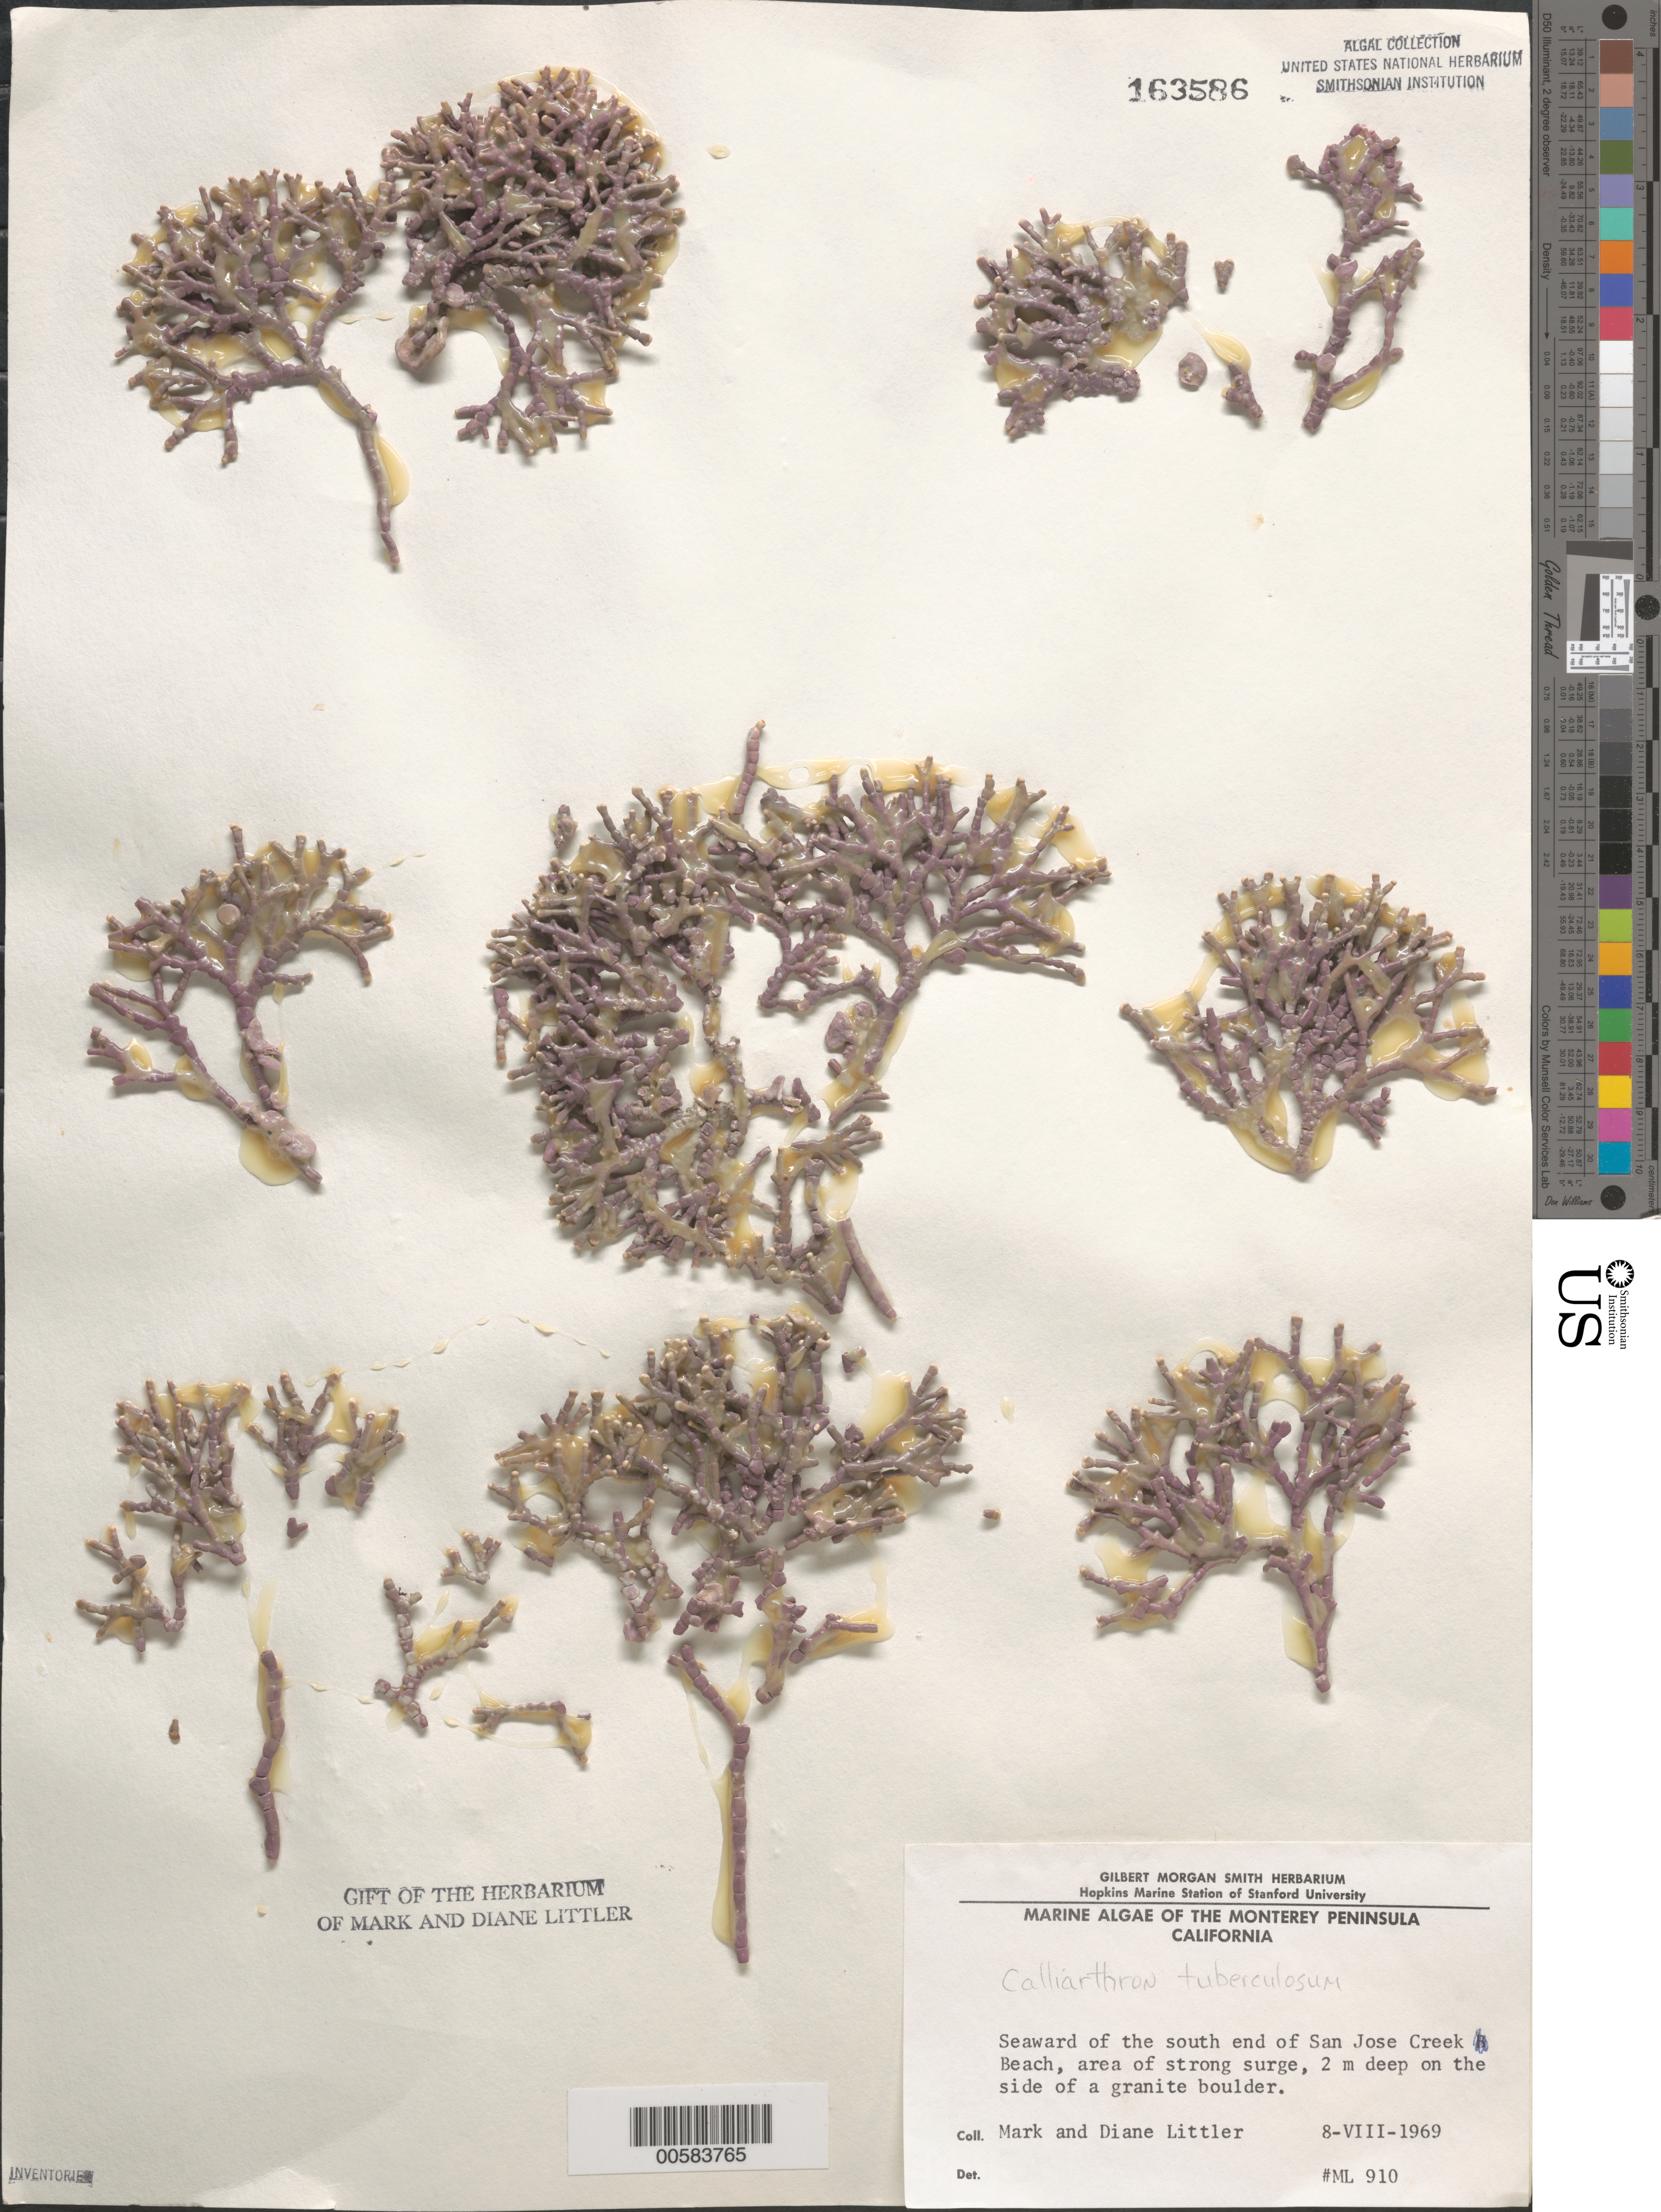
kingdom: Plantae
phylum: Rhodophyta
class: Florideophyceae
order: Corallinales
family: Corallinaceae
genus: Calliarthron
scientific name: Calliarthron tuberculosum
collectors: M. M. Littler & D. S. Littler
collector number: ML 910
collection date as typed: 08 Aug 1969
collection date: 1969-08-08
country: United States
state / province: California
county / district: Monterey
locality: San Jose Creek Beach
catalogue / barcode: US 163586